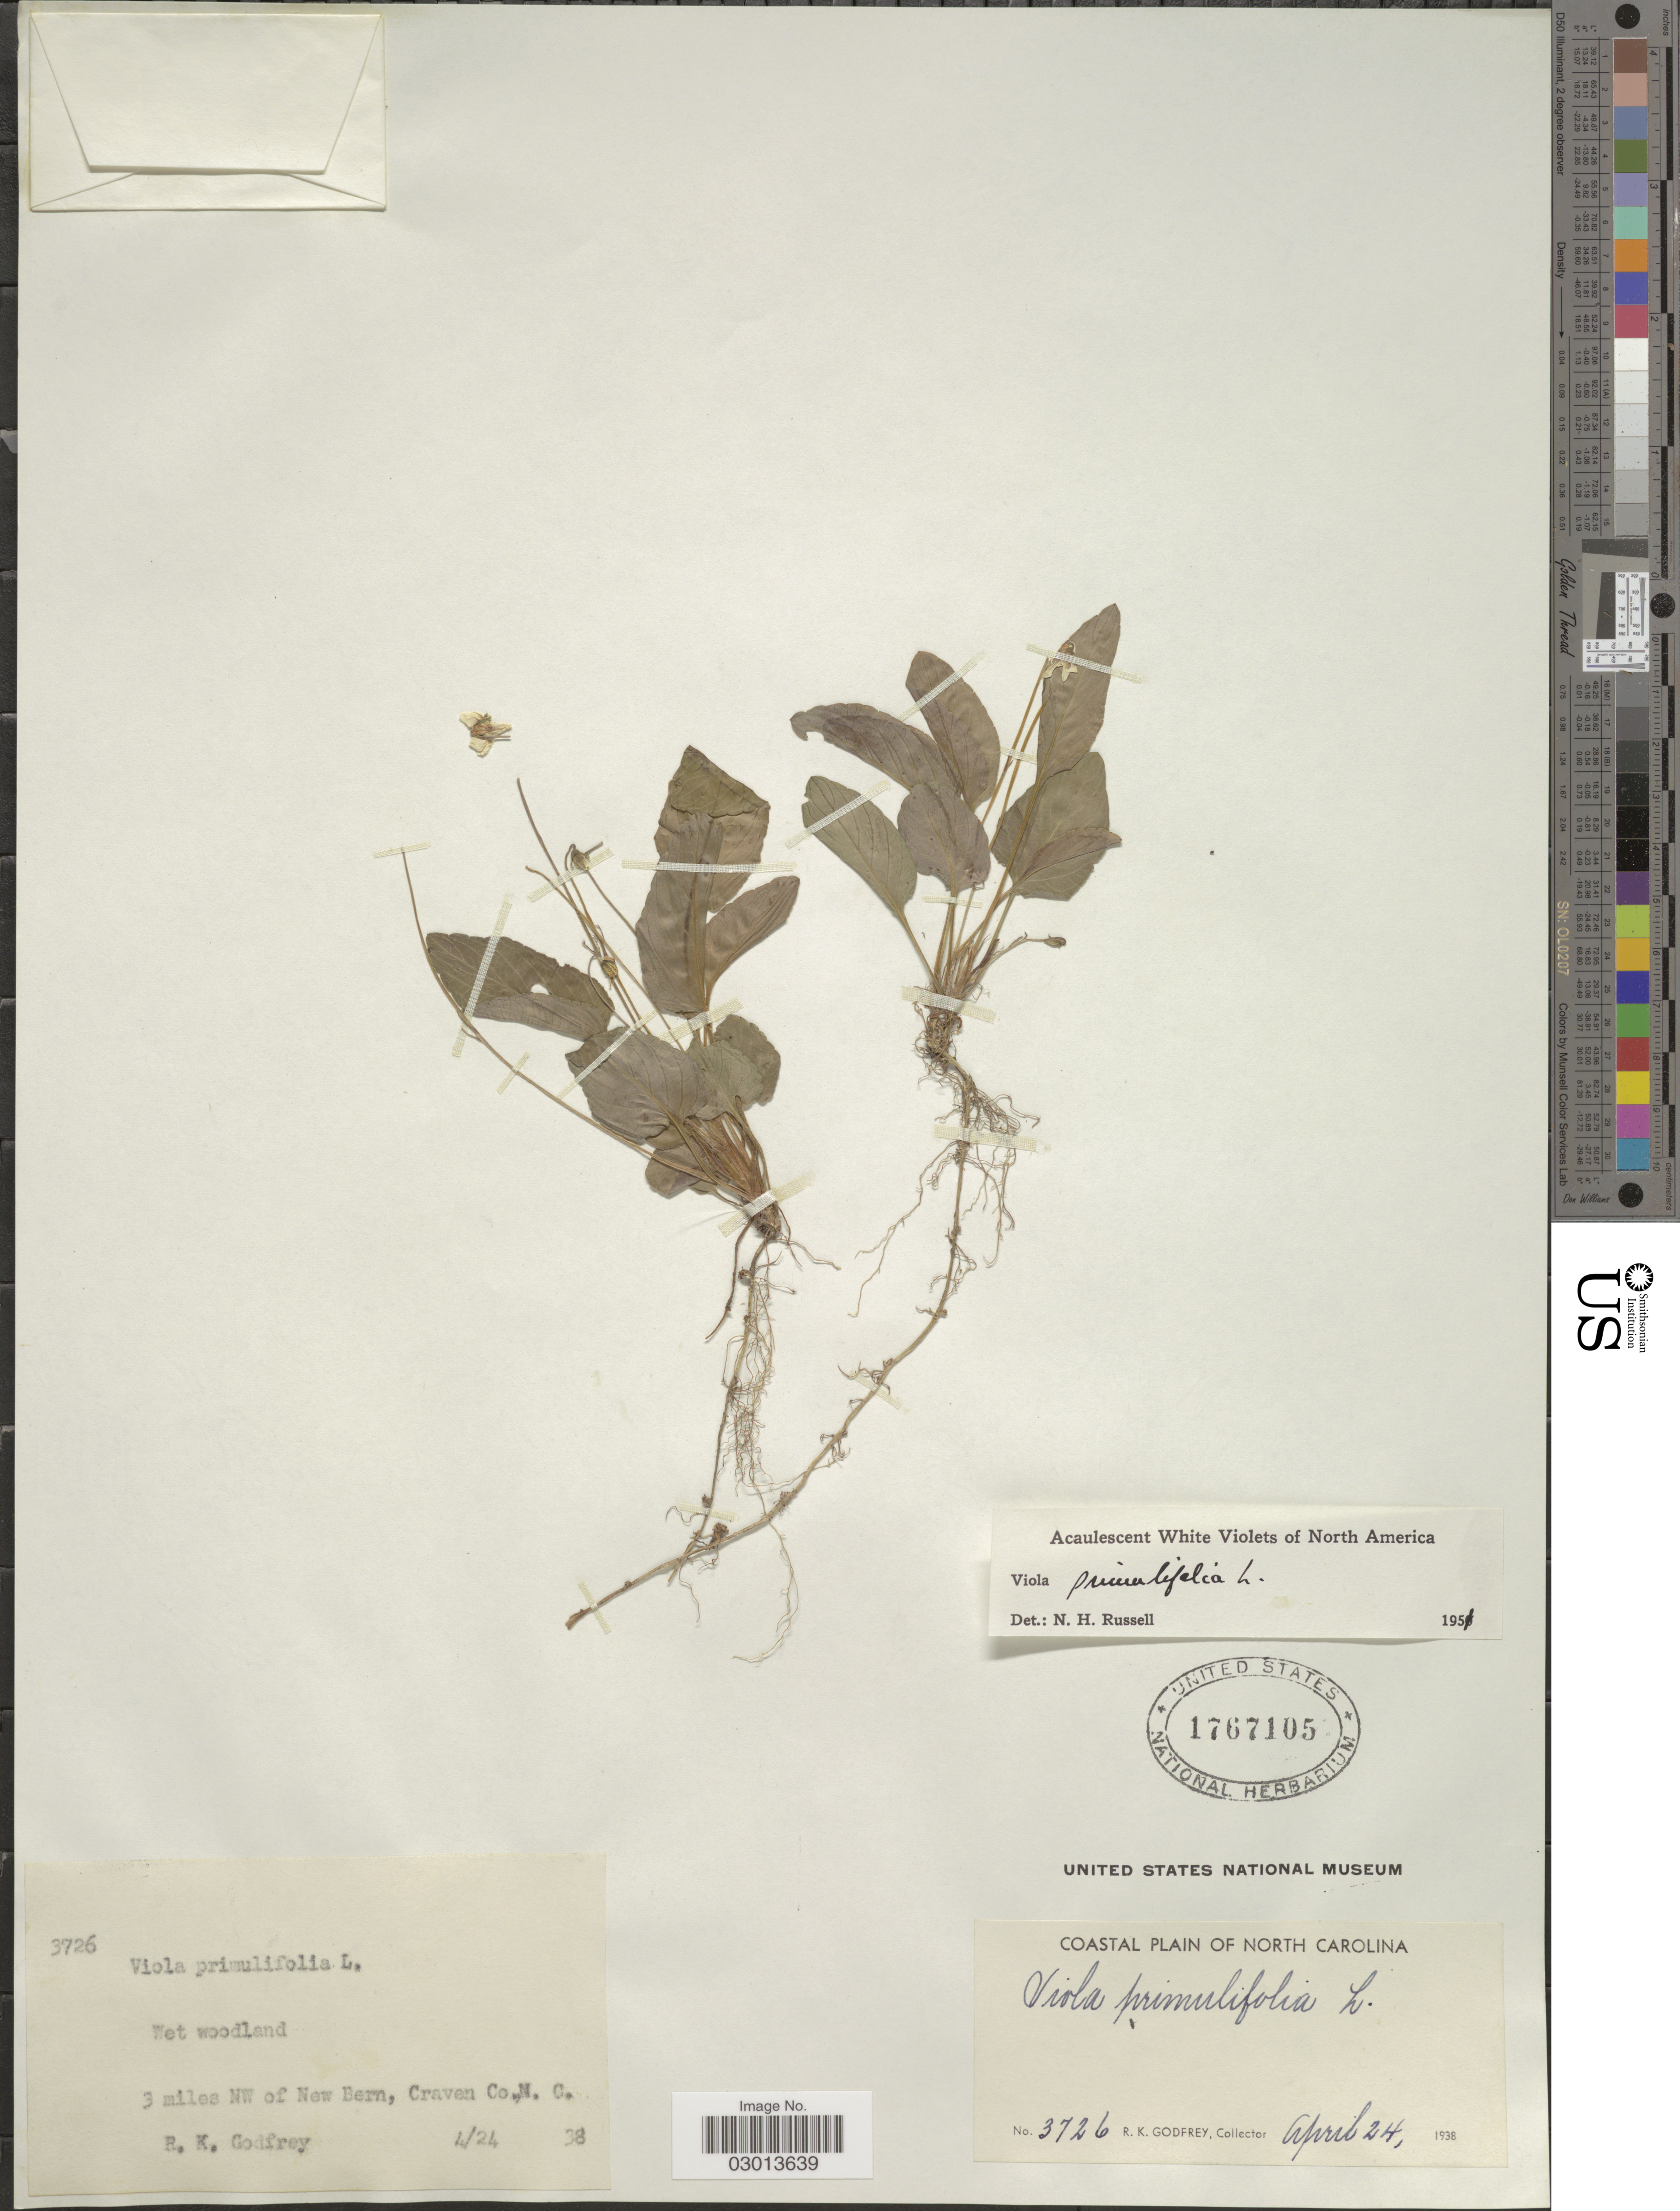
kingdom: Plantae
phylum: Tracheophyta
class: Magnoliopsida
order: Malpighiales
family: Violaceae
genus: Viola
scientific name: Viola primulifolia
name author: L.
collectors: R. K. Godfrey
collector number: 3726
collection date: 1938-04-24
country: United States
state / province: North Carolina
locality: Coastal Plain of North Carolina. 3 miles NW of New Bern, Craven Co., N. C.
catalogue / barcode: US 1767105